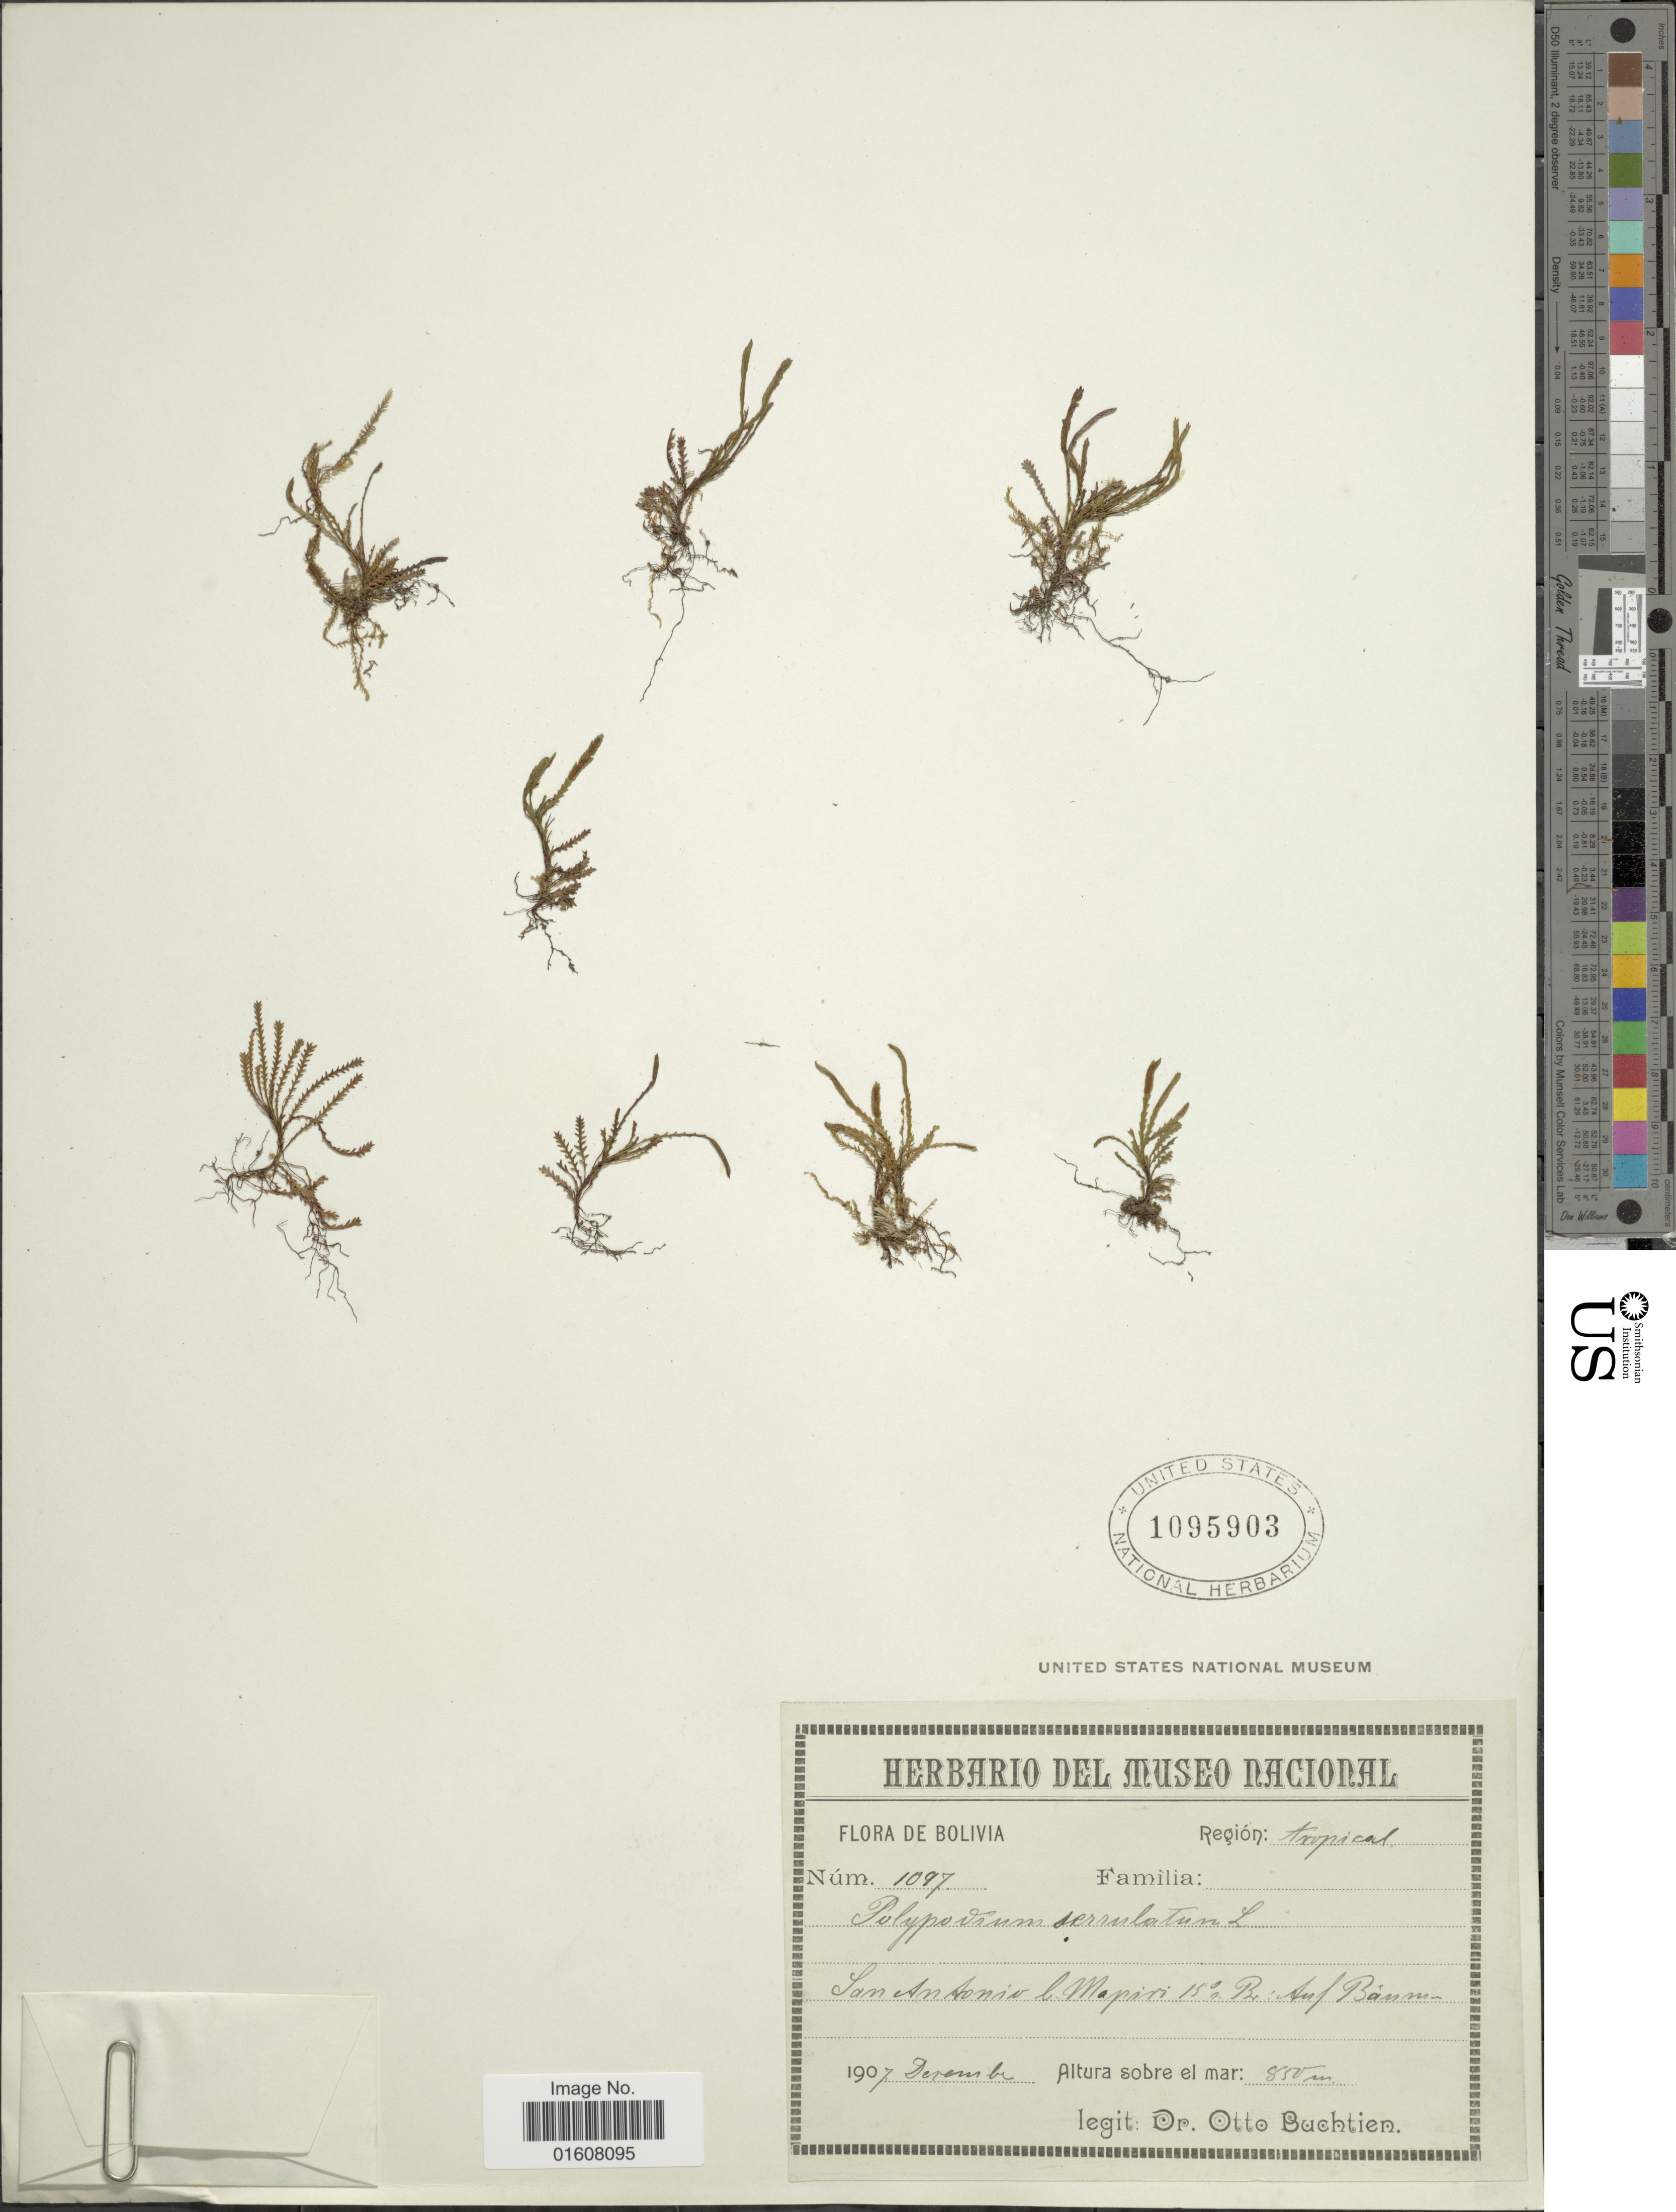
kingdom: Plantae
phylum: Tracheophyta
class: Polypodiopsida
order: Polypodiales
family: Polypodiaceae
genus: Cochlidium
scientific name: Cochlidium serrulatum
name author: (Sw.) L.E. Bishop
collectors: O. Buchtien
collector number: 1097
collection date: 1907-12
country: Bolivia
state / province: La Paz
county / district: Mapiri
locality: Región: tropical. San Antonio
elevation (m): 850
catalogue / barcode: US 1095903